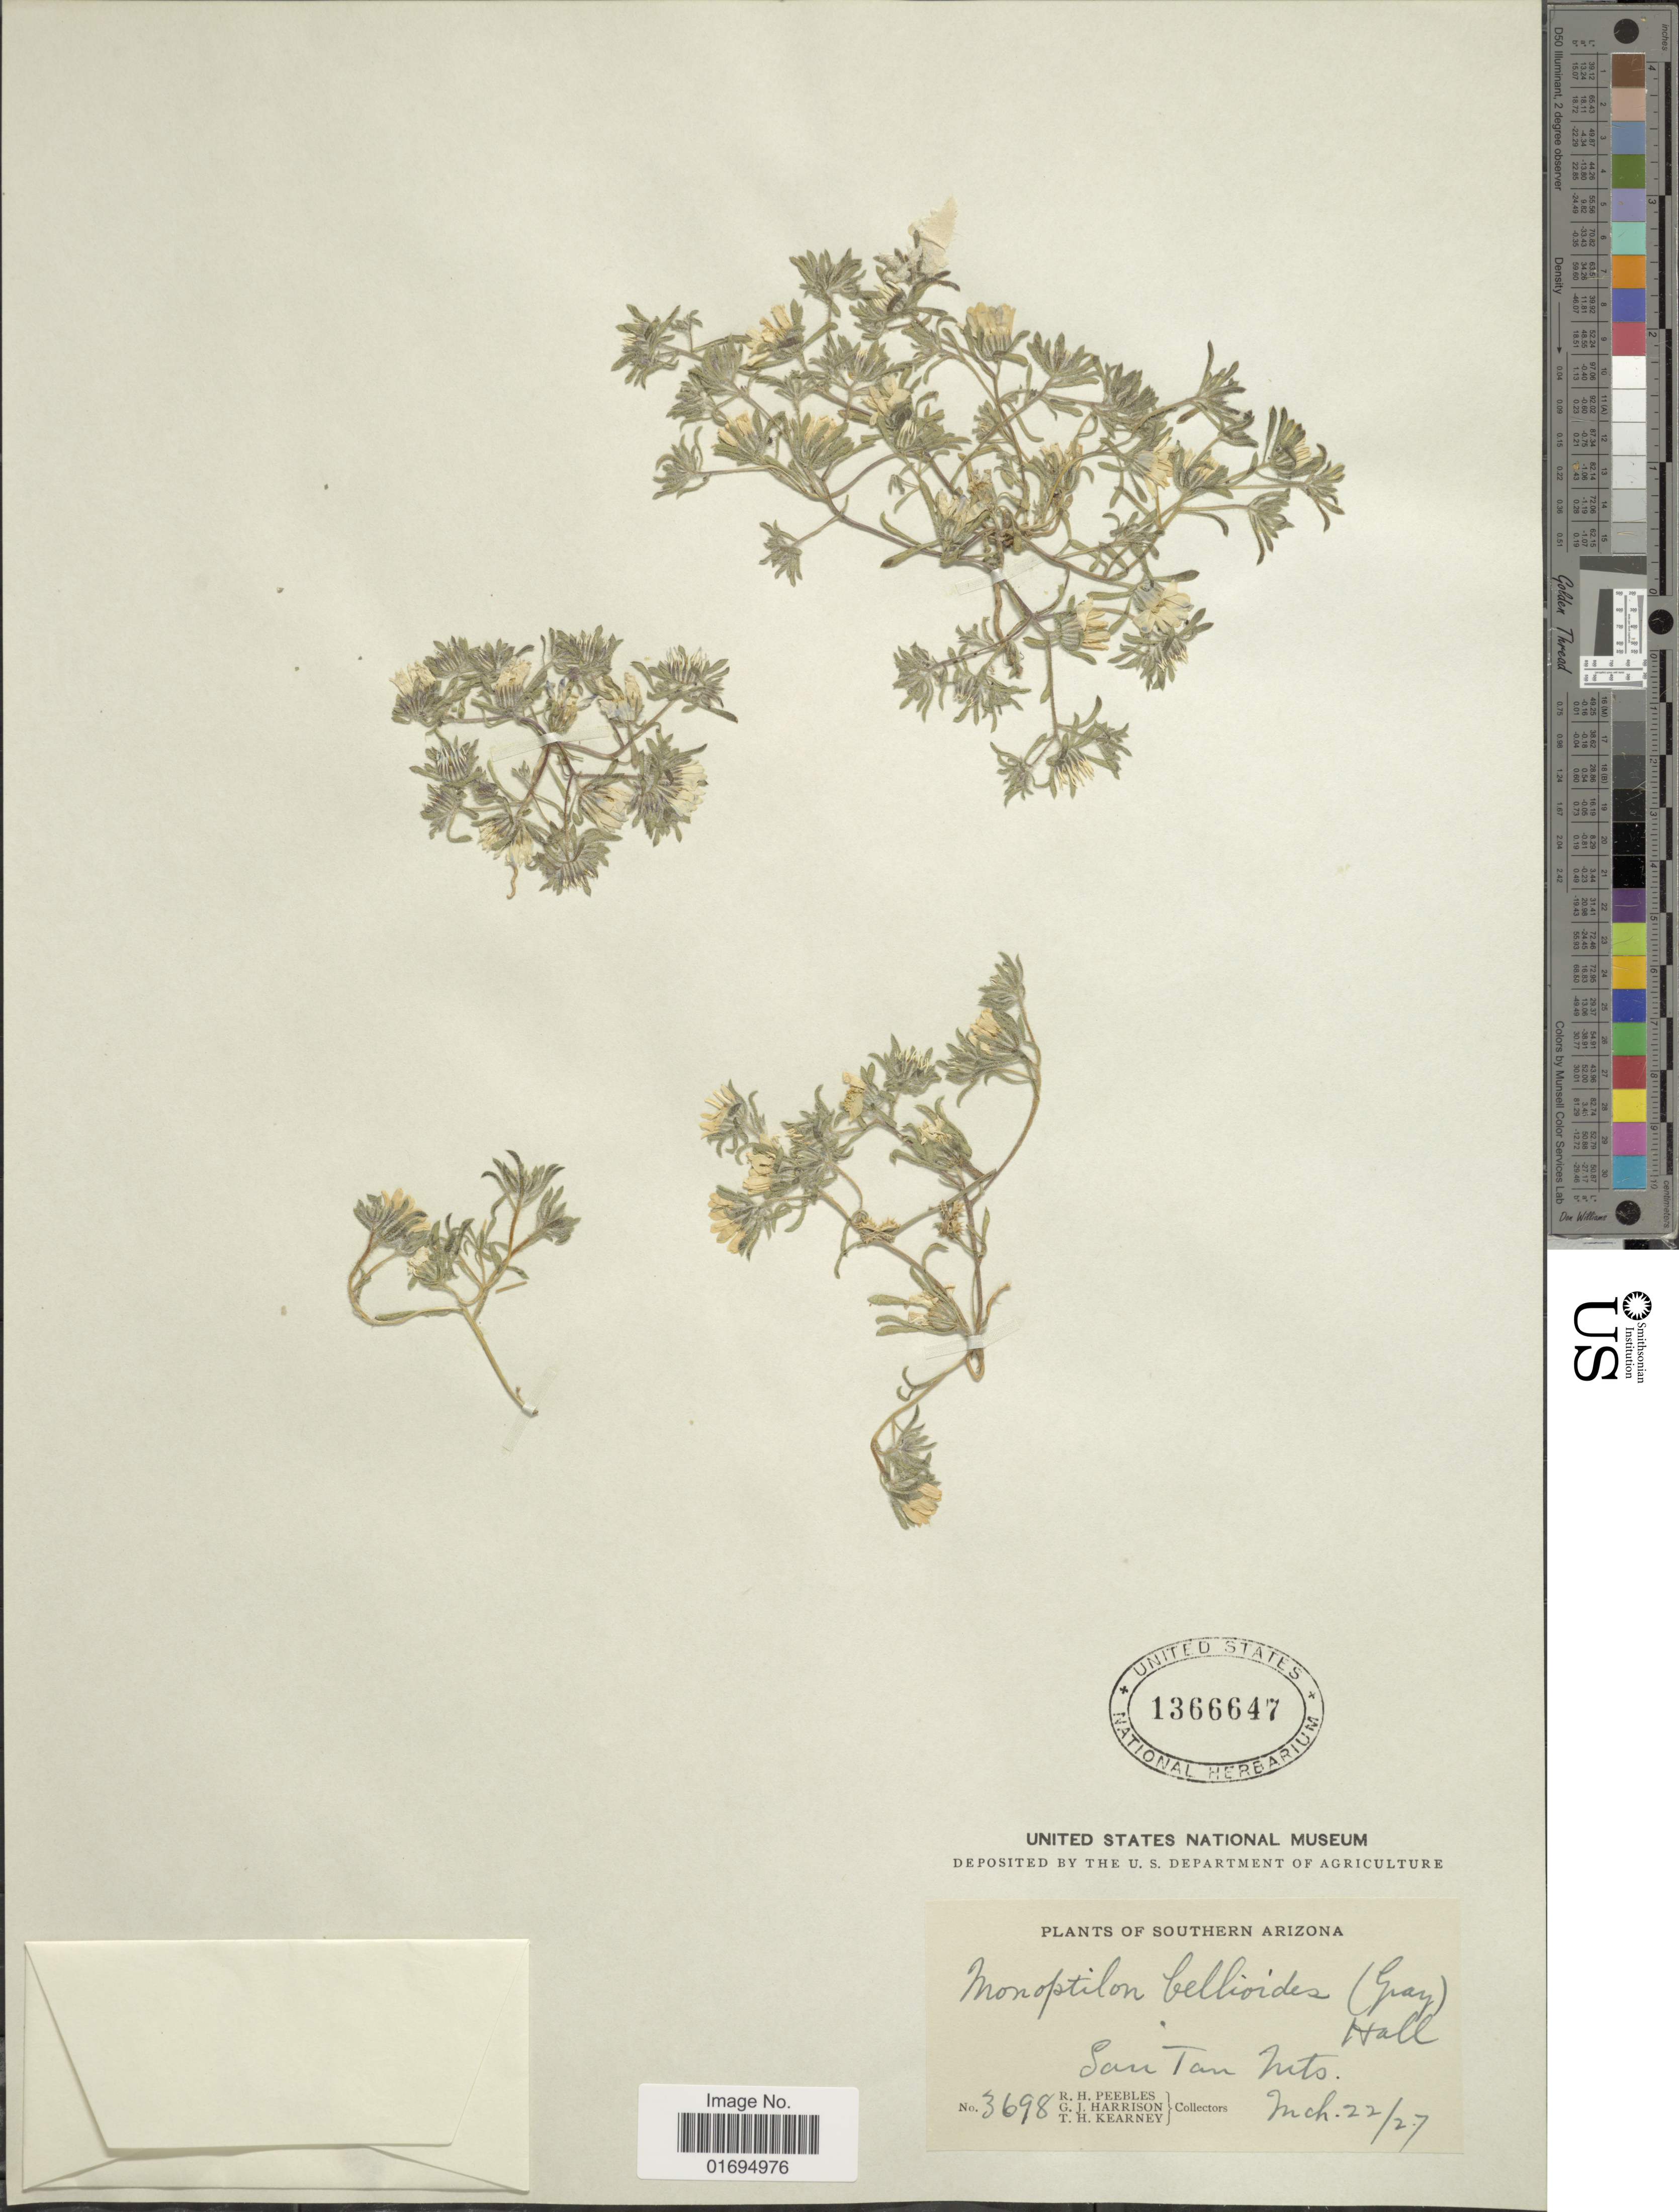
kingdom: Plantae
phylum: Tracheophyta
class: Magnoliopsida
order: Asterales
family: Asteraceae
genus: Monoptilon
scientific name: Monoptilon bellioides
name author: (A. Gray) H.M. Hall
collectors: R. H. Peebles, G. J. Harrison & T. H. Kearney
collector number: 3698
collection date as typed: Transcribed d/m/y: 22/3/27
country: United States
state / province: Arizona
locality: Southern Arizona, San Tan Mts.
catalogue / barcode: US 1366647